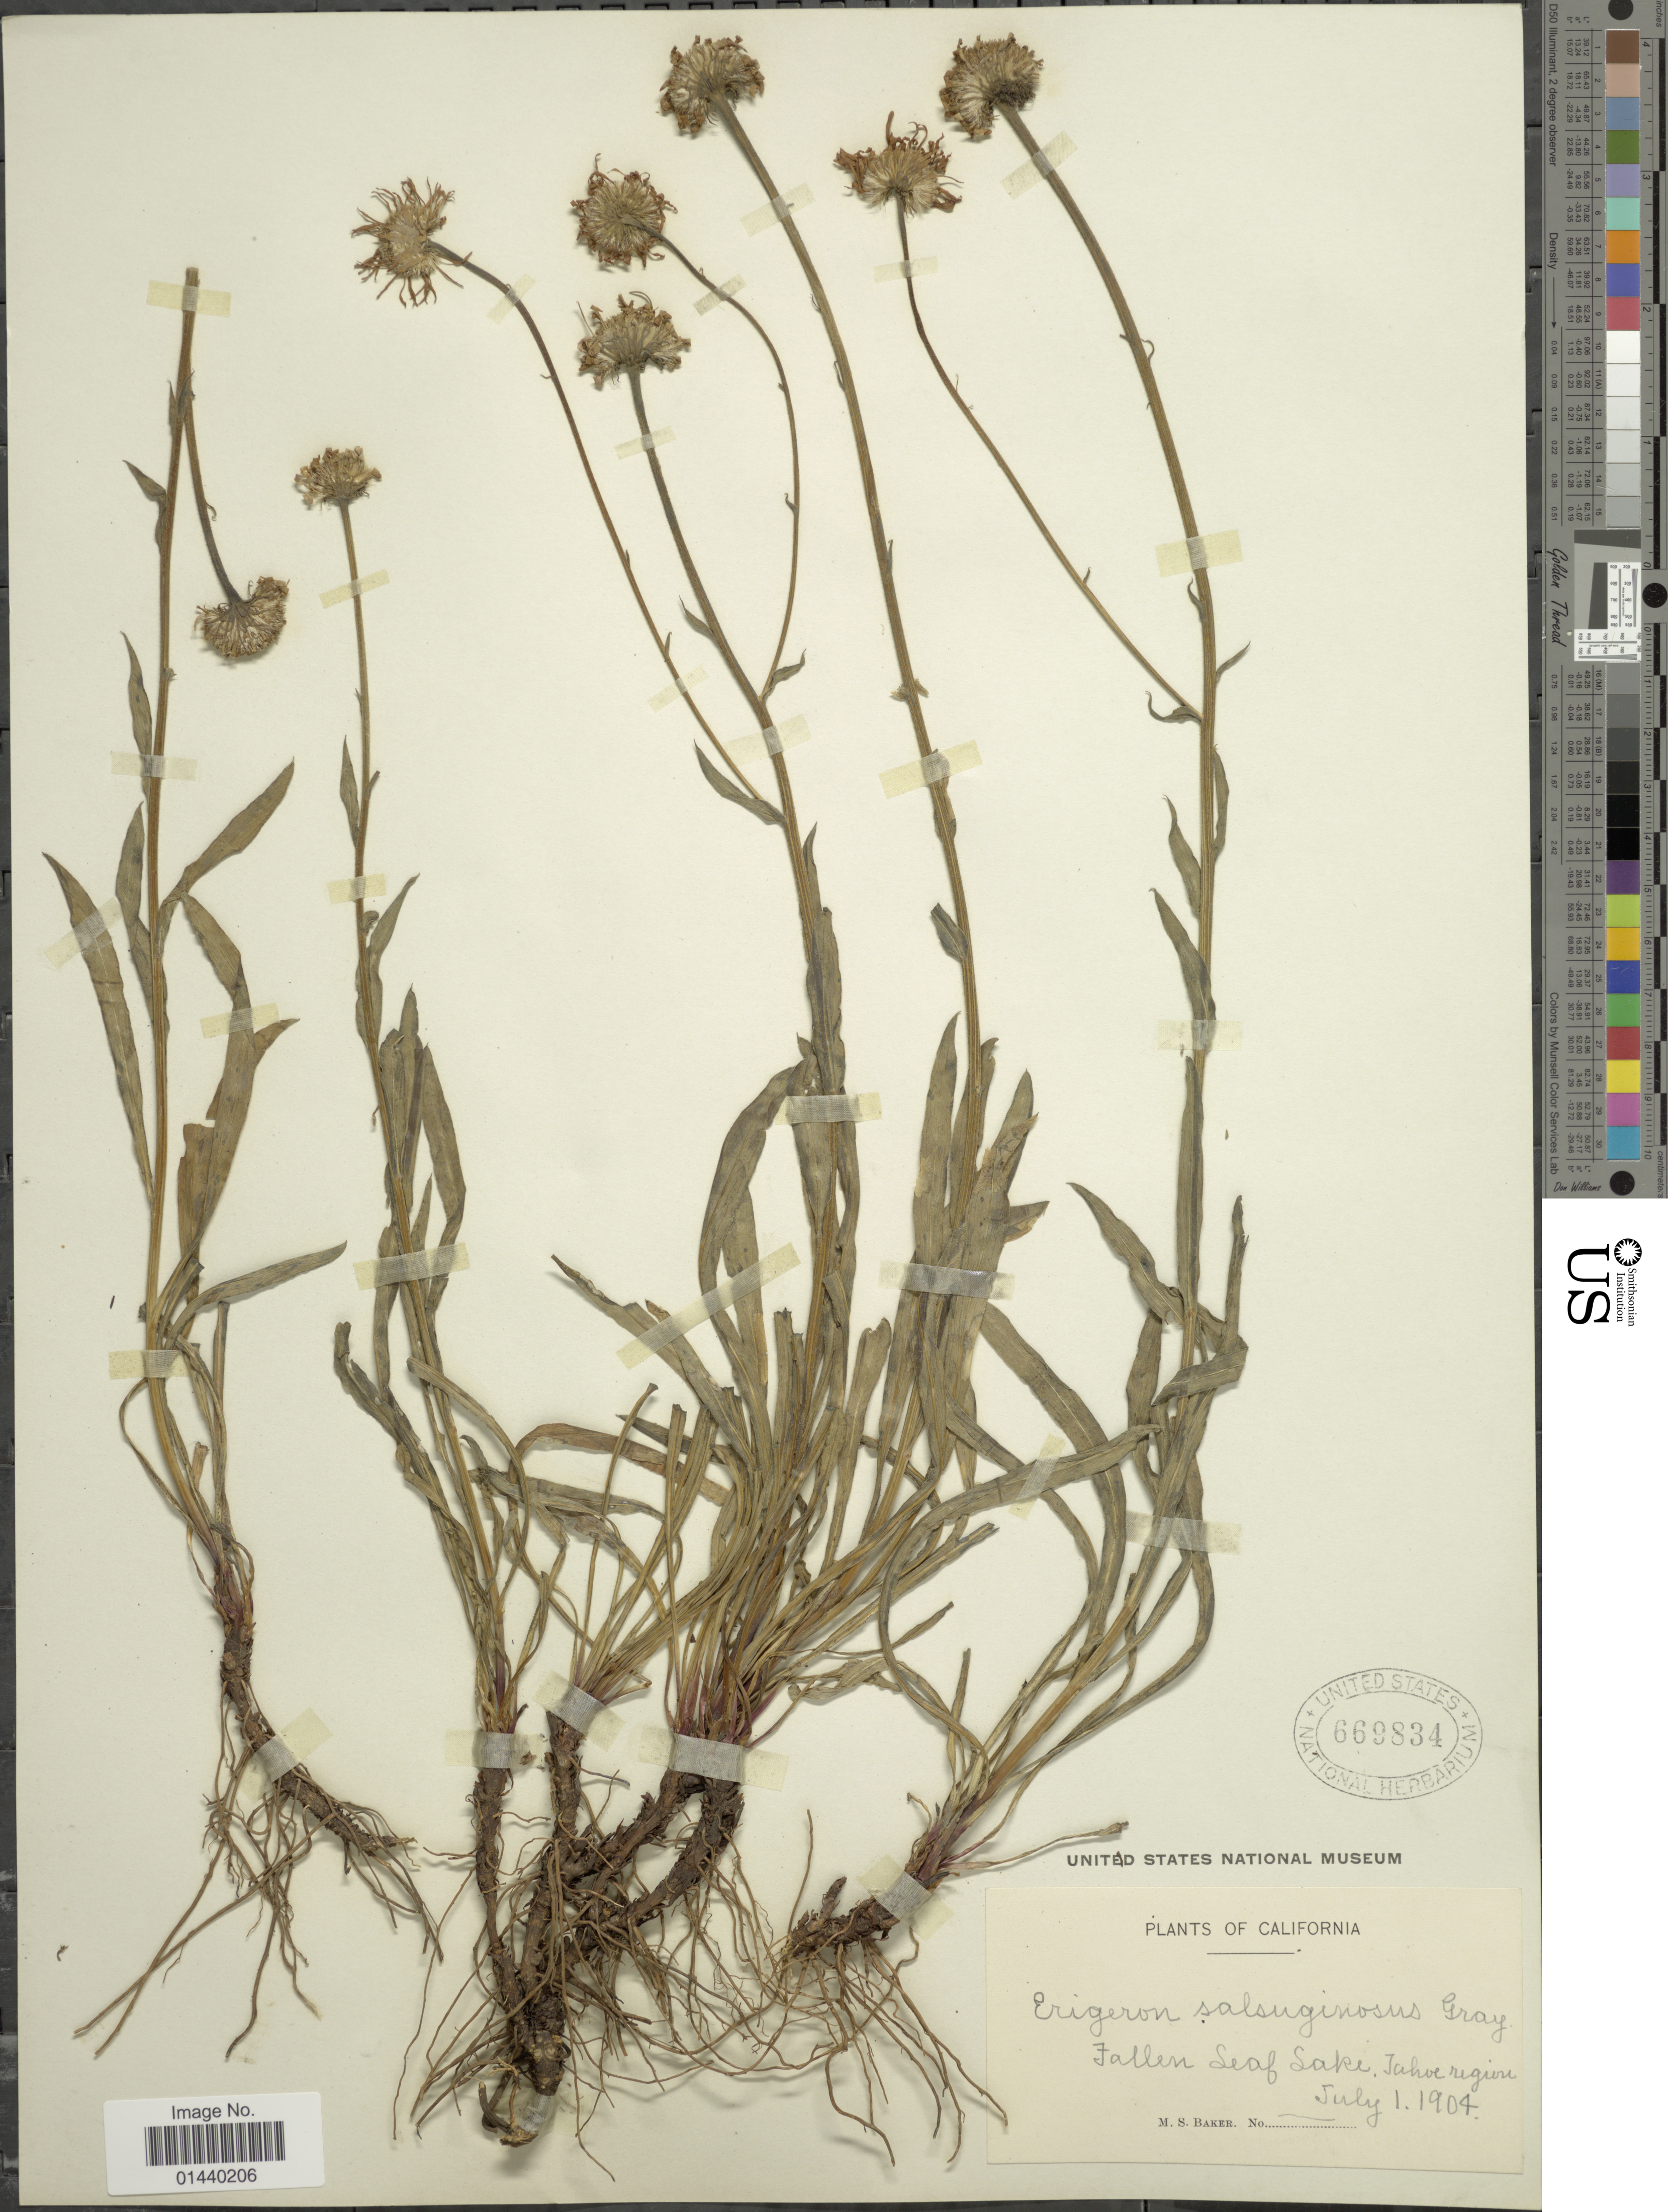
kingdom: Plantae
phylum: Tracheophyta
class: Magnoliopsida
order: Asterales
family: Asteraceae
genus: Erigeron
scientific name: Erigeron salsuginosus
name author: (Richardson ex R. Br.) A. Gray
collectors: M. S. Baker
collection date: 1904-07-01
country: United States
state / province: California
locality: Fallen Leaf Lake, Jahoe region.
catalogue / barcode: US 669834